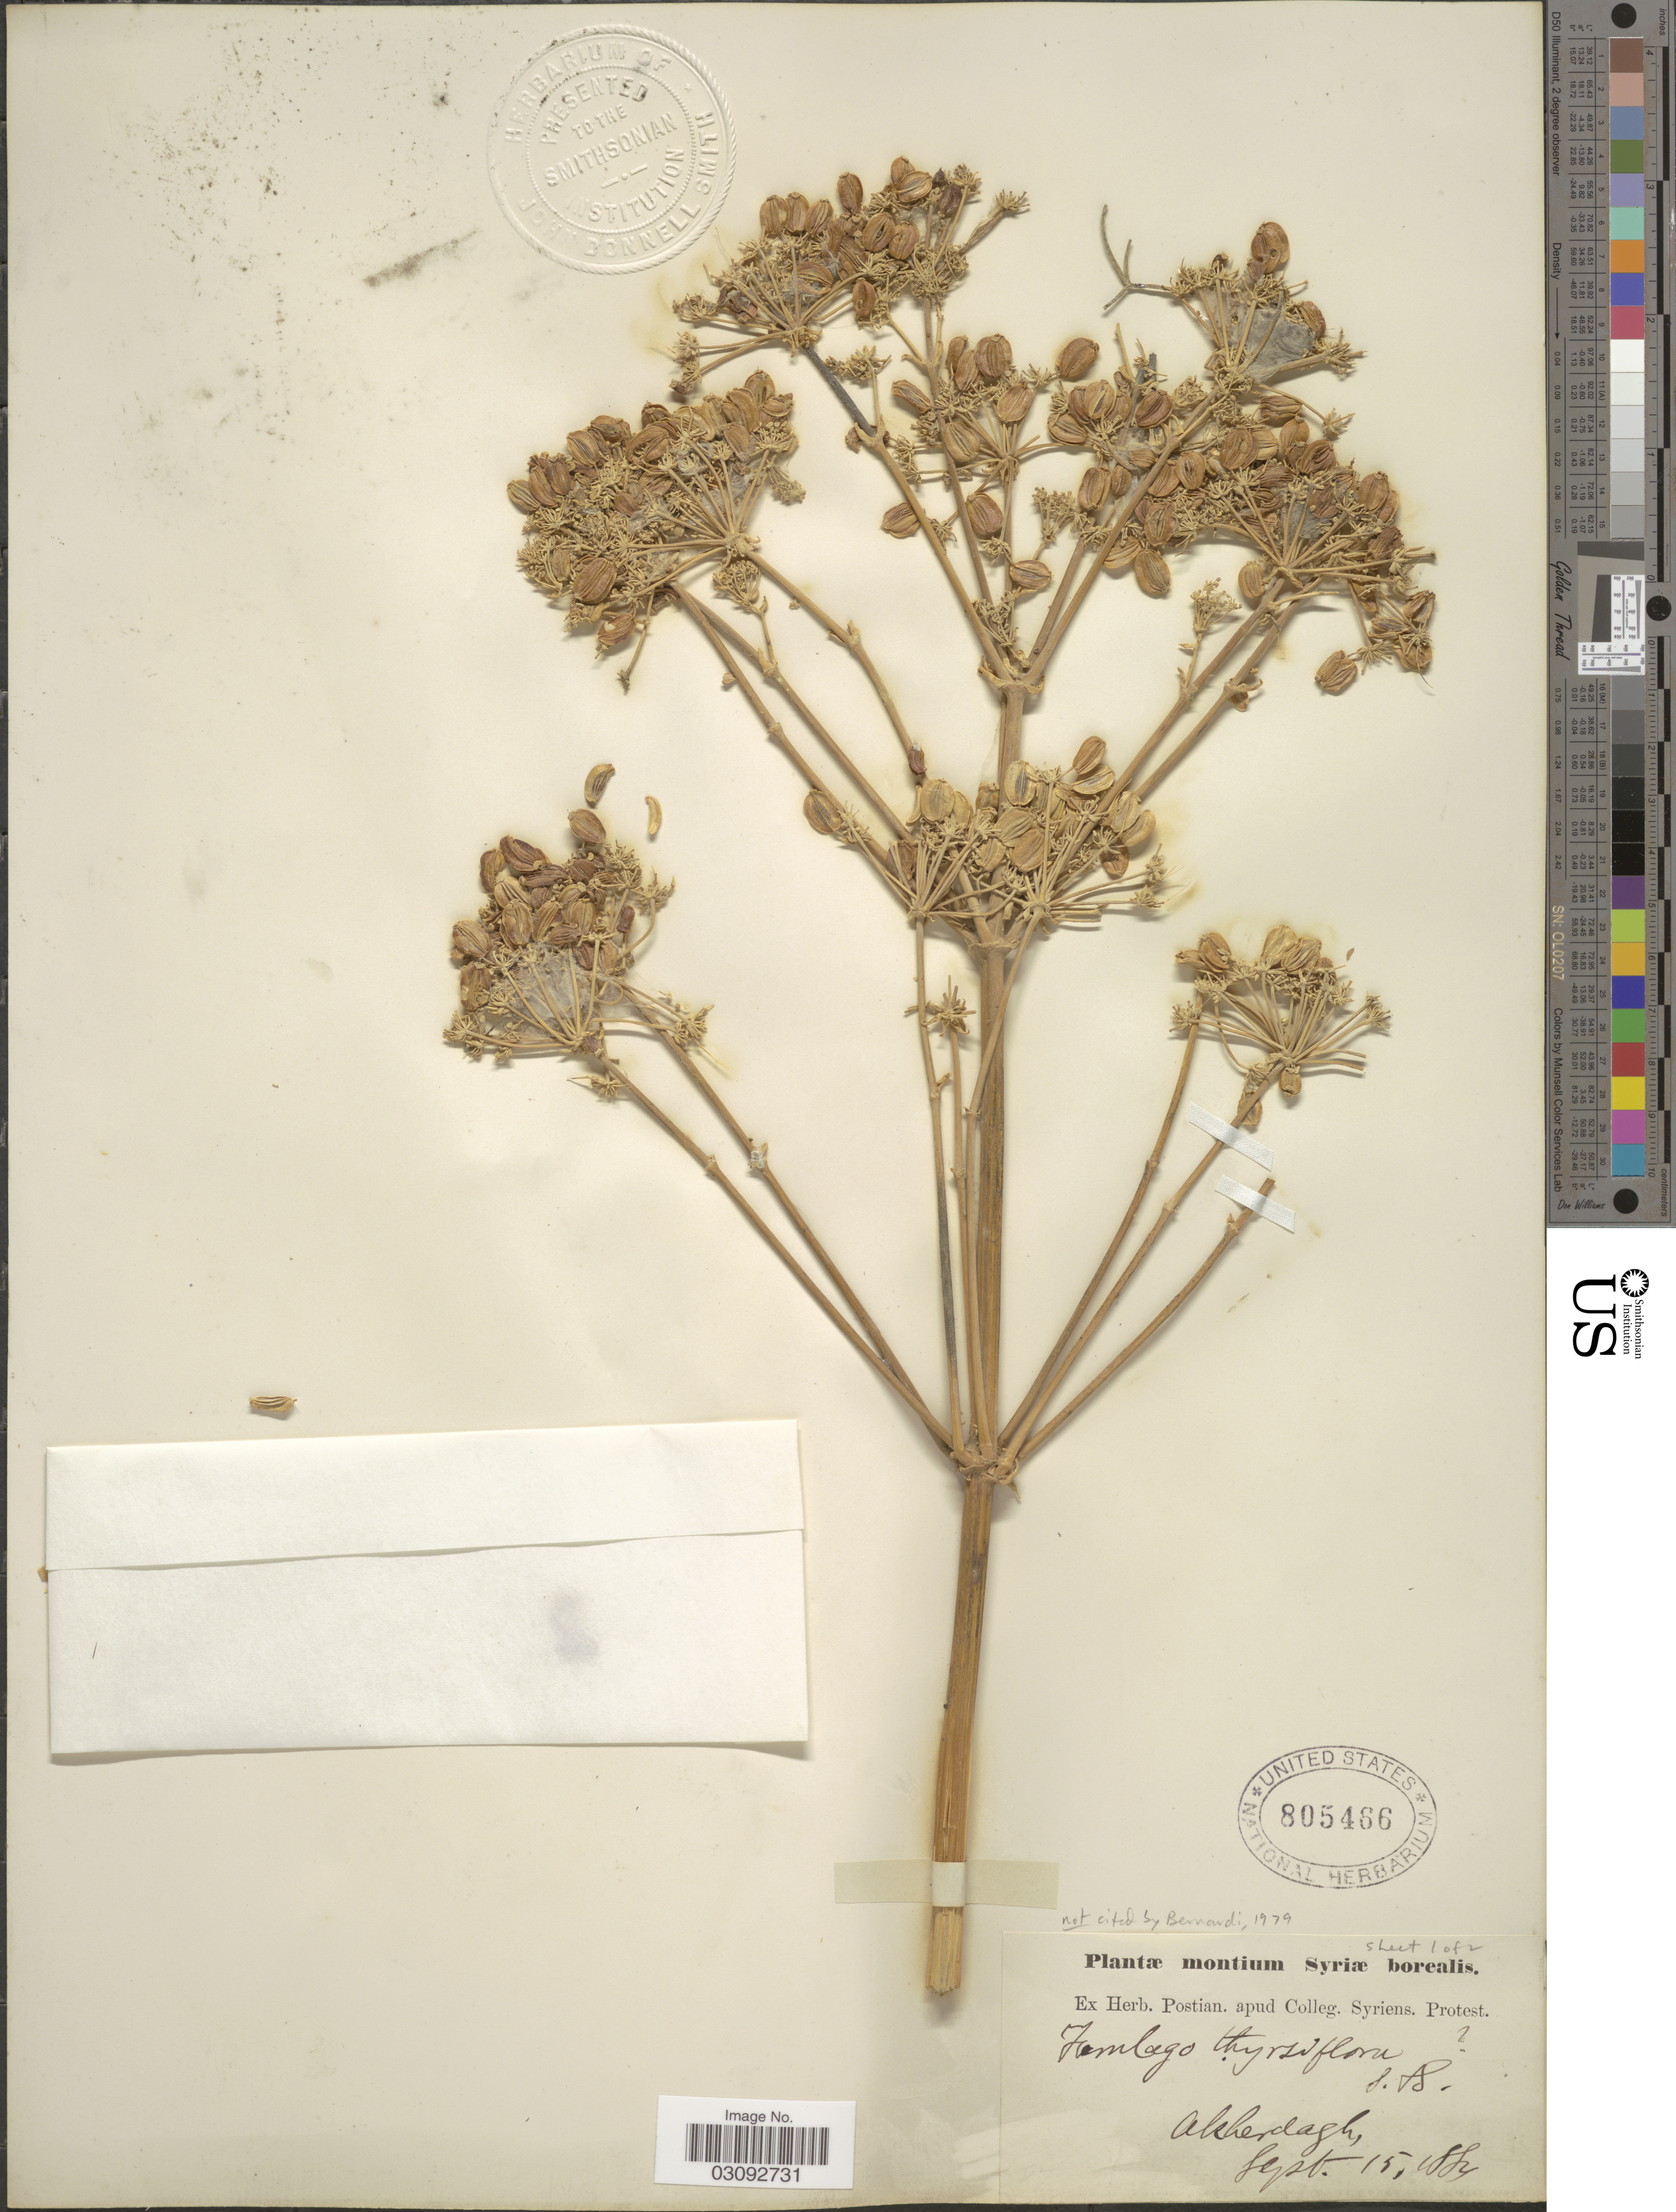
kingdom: Plantae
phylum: Tracheophyta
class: Magnoliopsida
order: Apiales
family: Apiaceae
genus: Ferulago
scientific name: Ferulago thyrsiflora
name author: Koch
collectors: ex herb. Postian. apud Colleg. Syriens. Protest. USE "Fannie P. A. Shepard" (10308853) AS PRIMARY COLLECTOR INSTEAD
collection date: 1884-09-15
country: Syria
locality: Akherdagh.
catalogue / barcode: US 805466